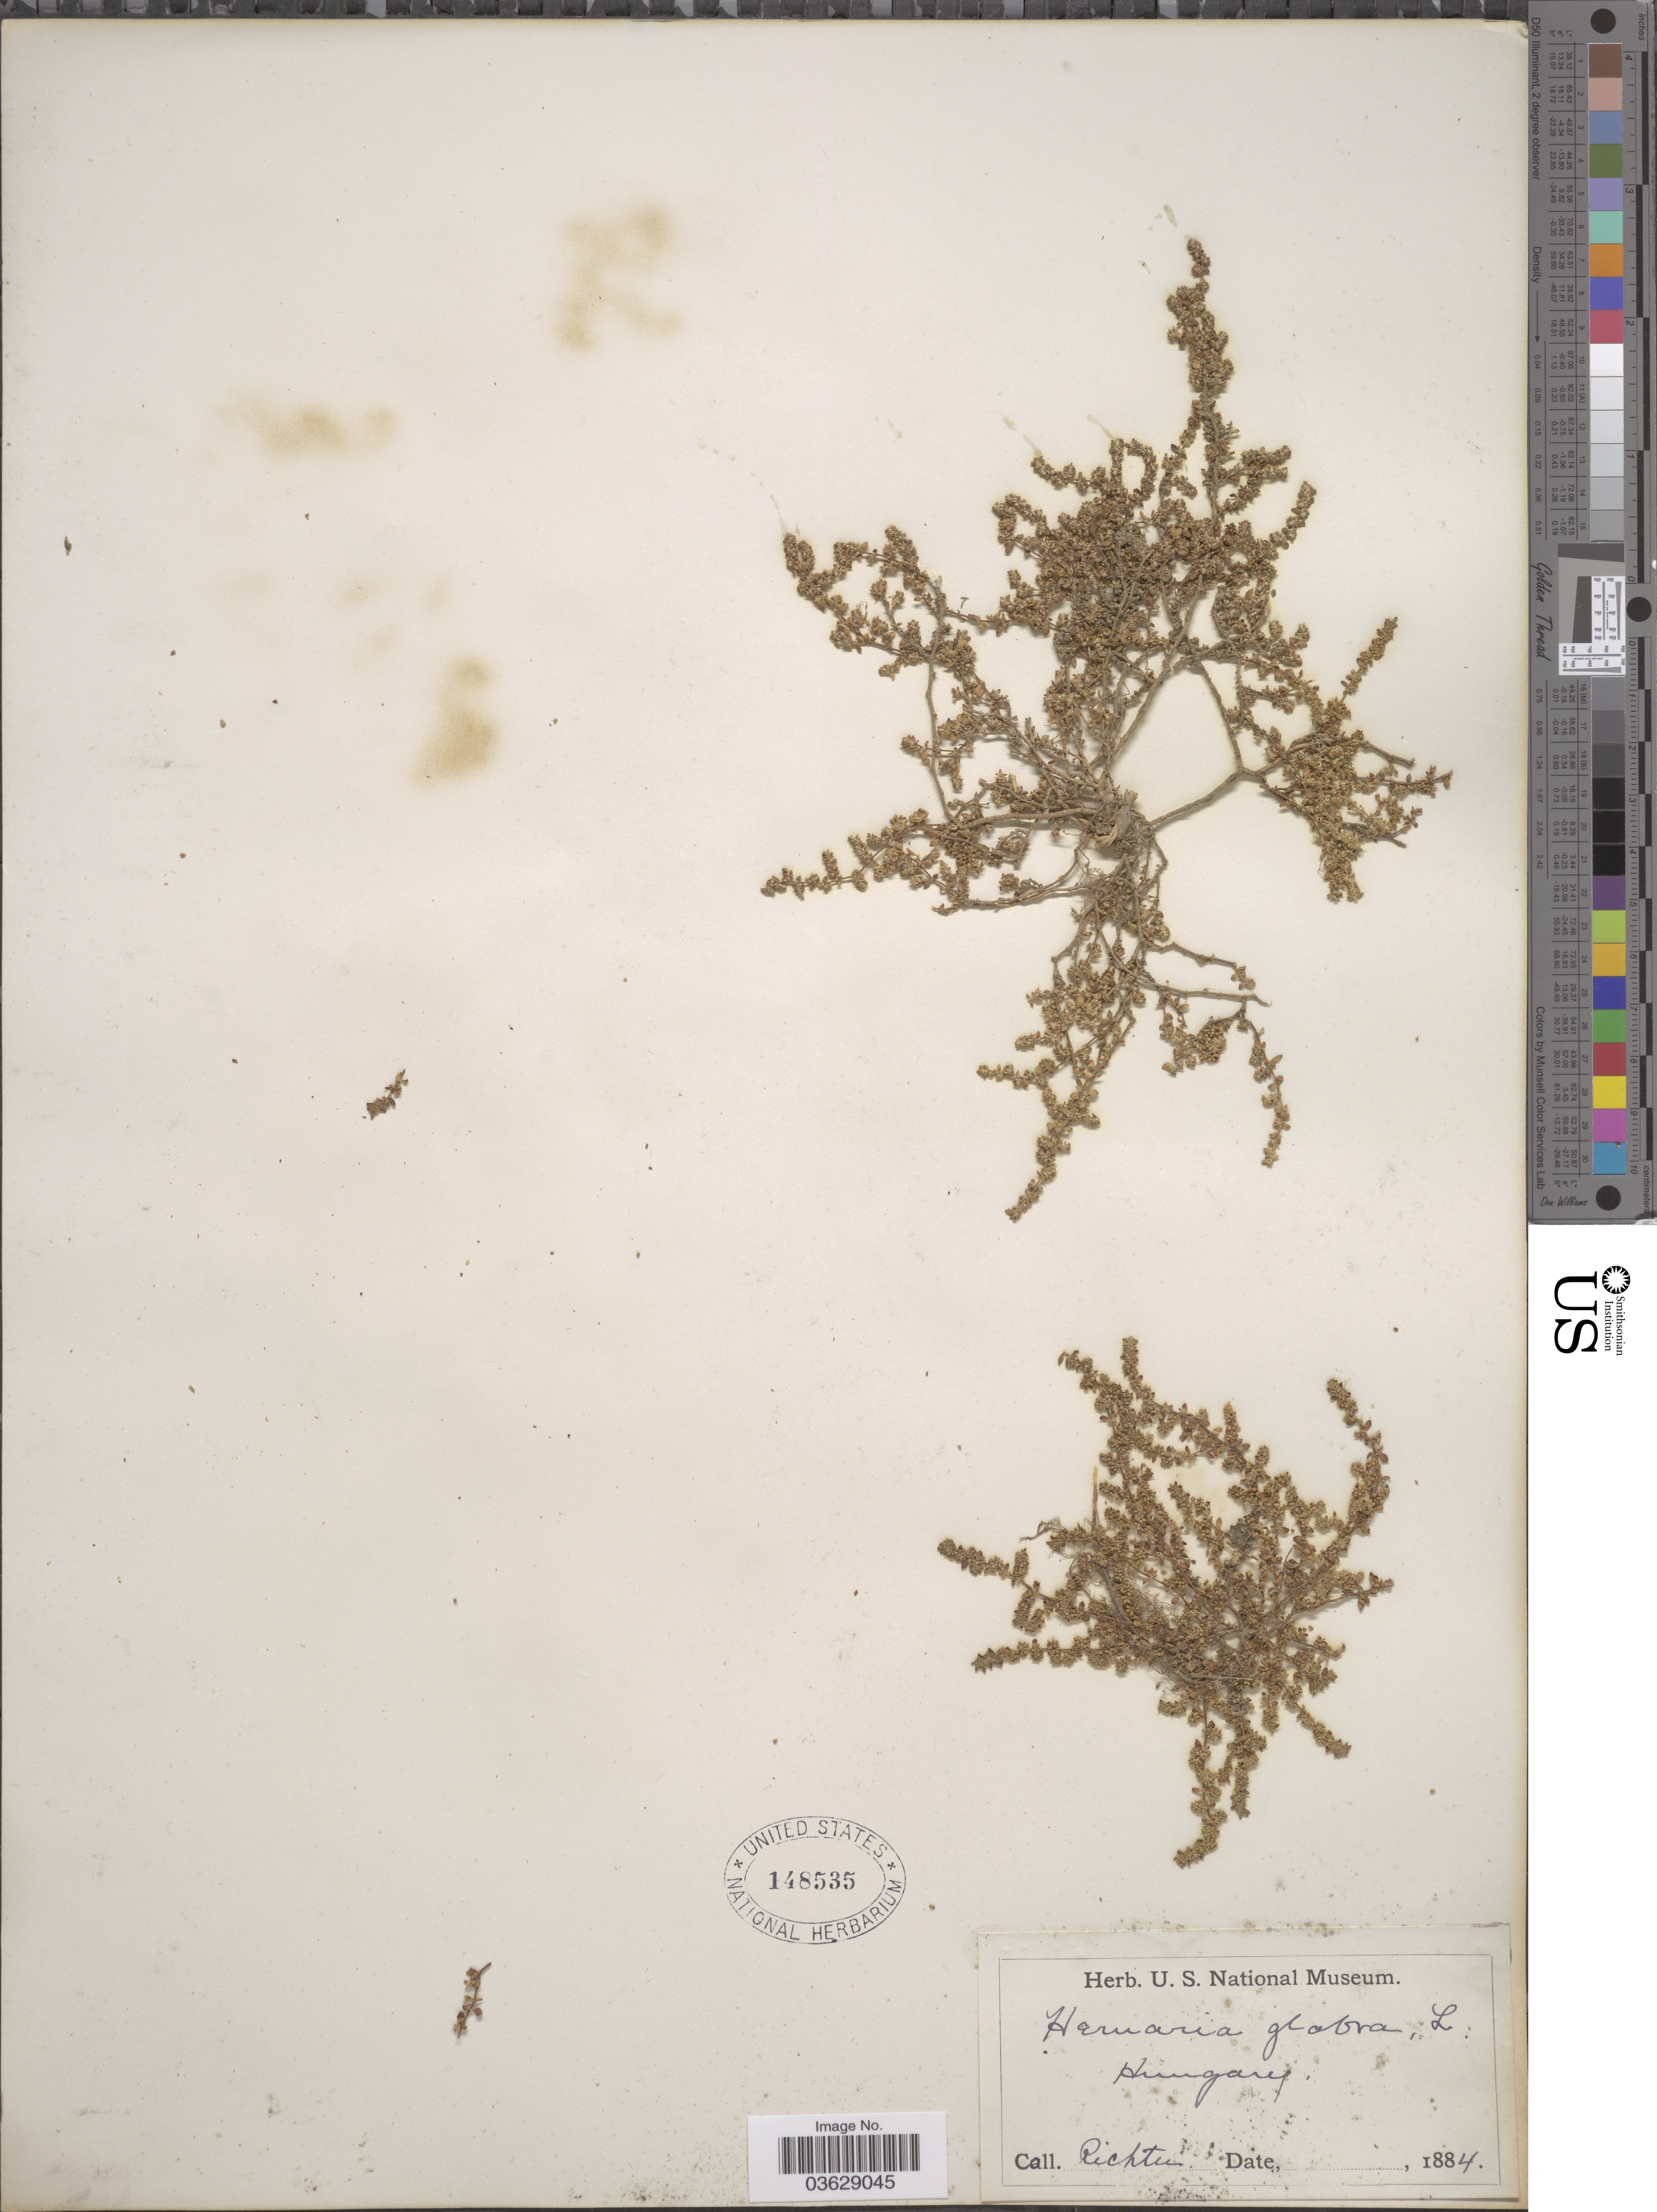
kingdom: Plantae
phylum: Tracheophyta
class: Magnoliopsida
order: Caryophyllales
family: Caryophyllaceae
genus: Herniaria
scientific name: Herniaria glabra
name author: L.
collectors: -- Richter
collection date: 1884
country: Hungary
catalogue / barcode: US 148535